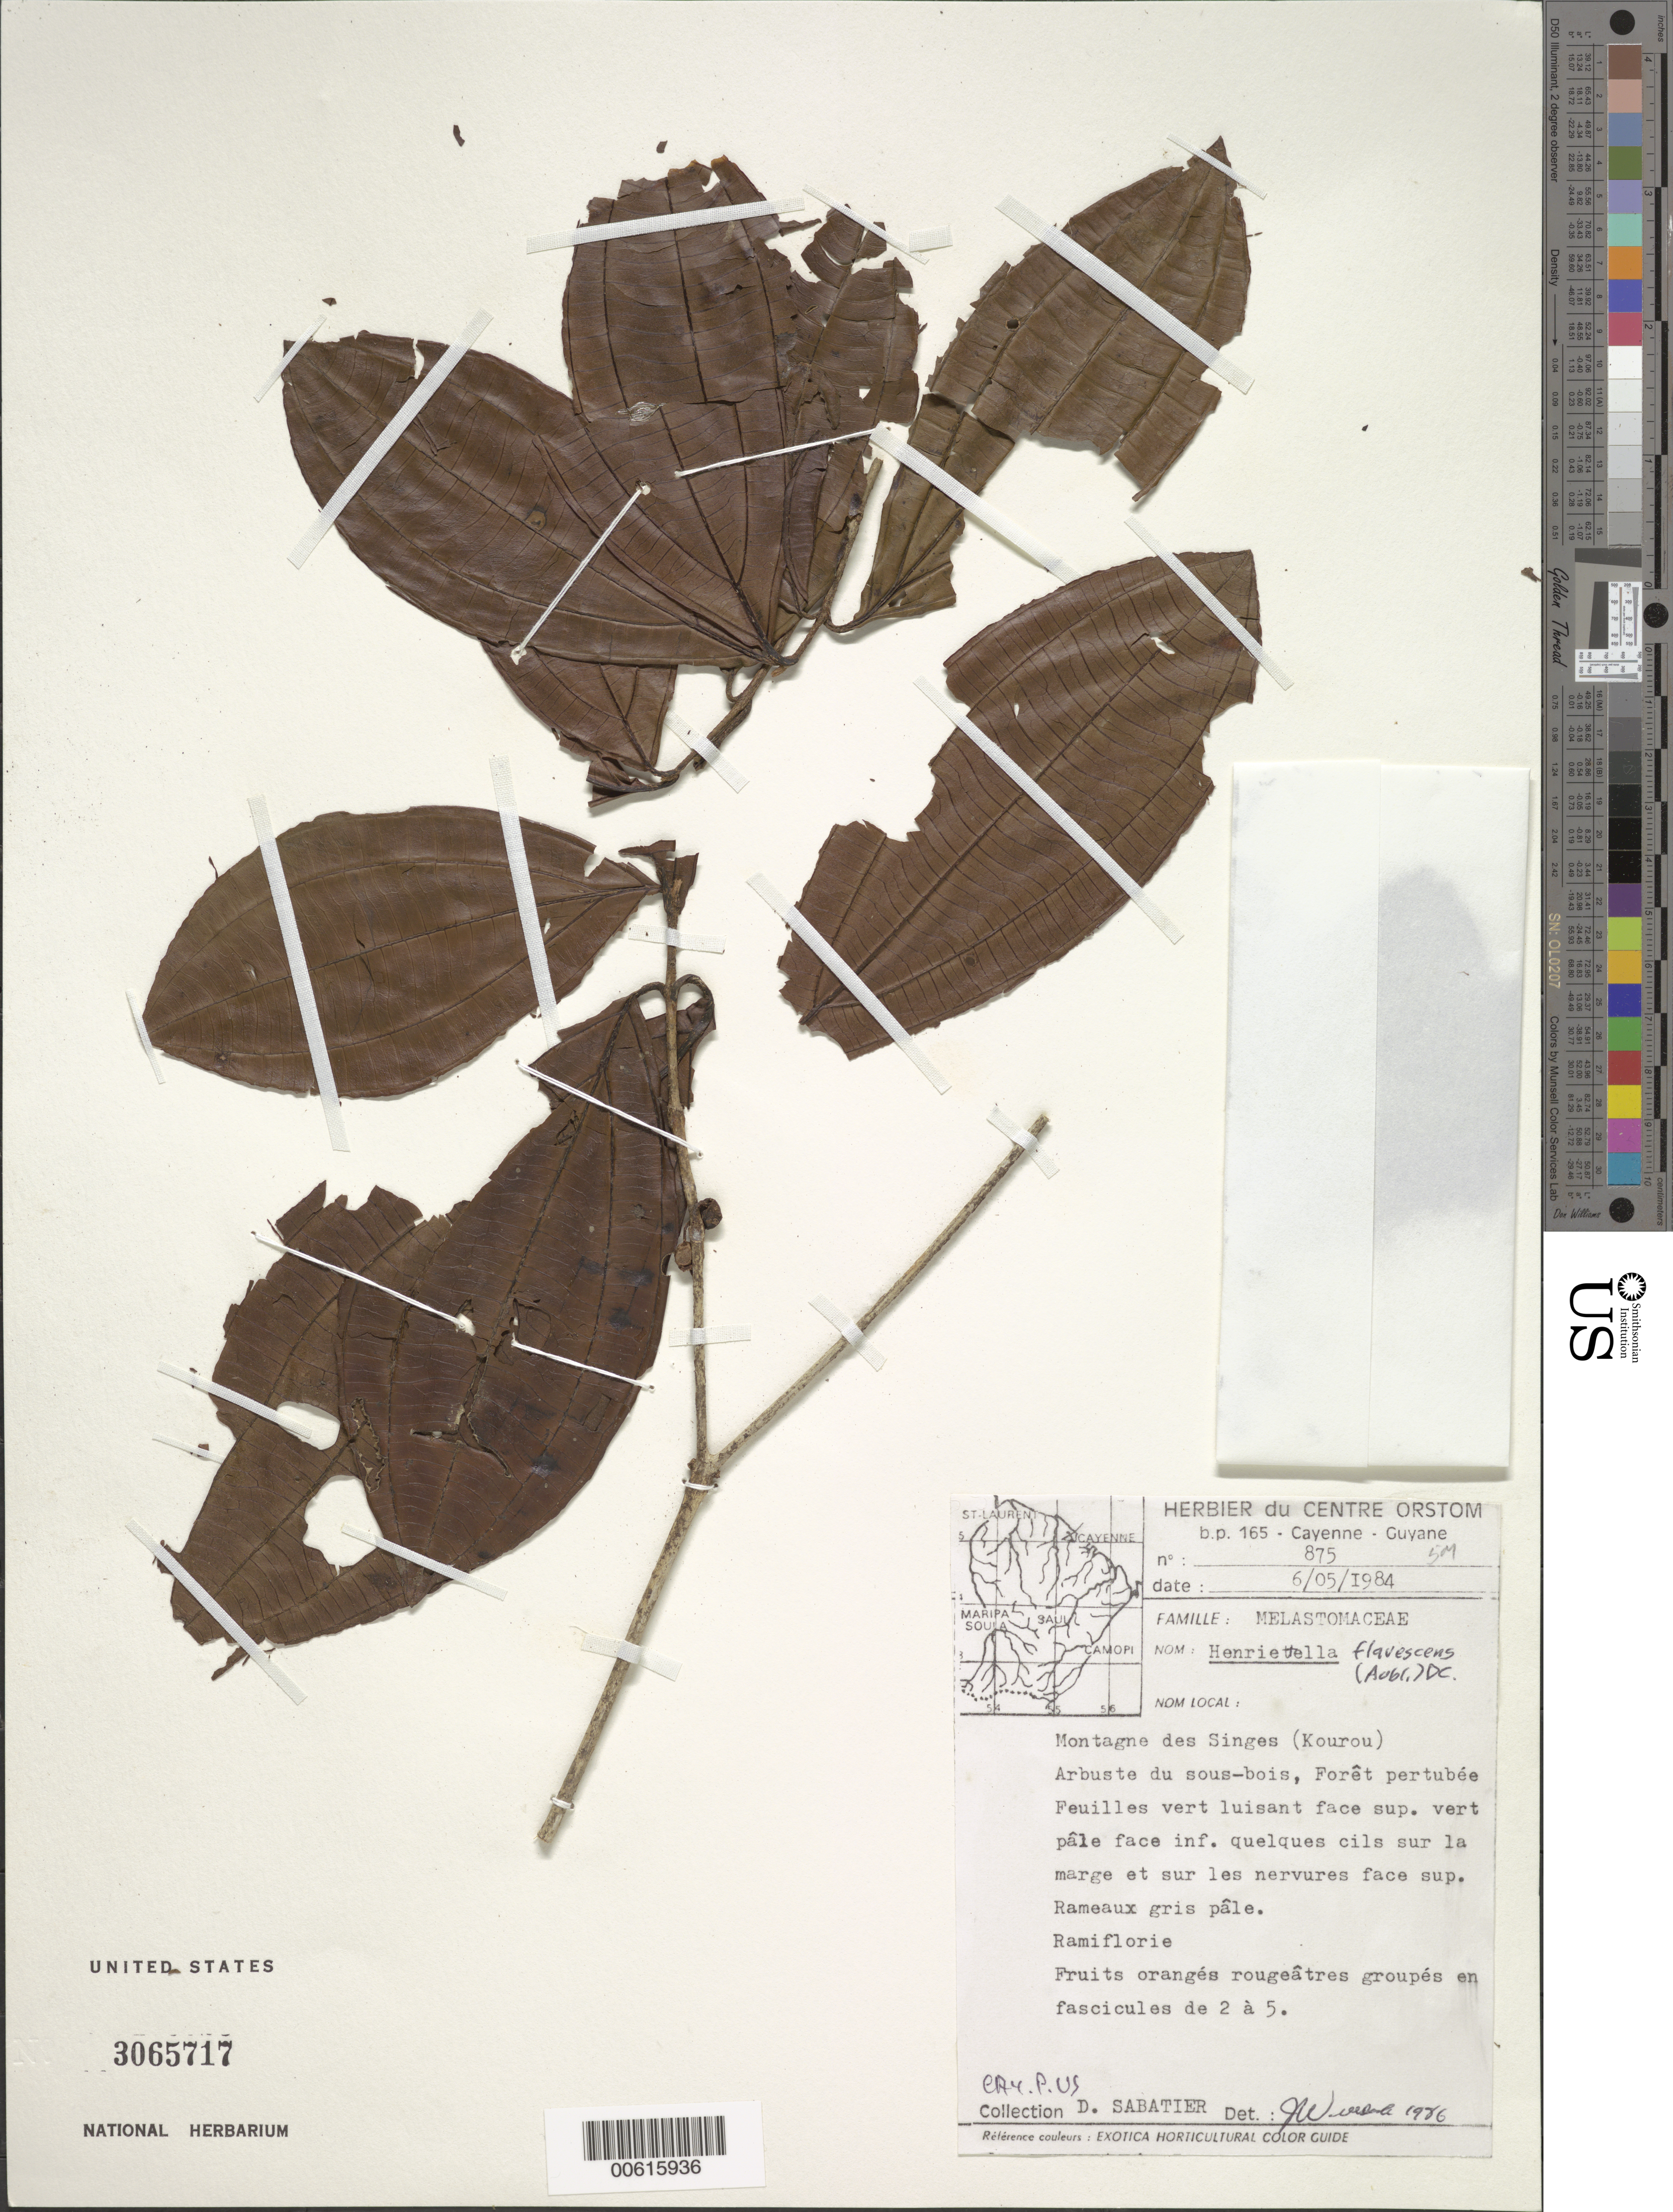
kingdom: Plantae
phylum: Tracheophyta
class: Magnoliopsida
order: Myrtales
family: Melastomataceae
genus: Henriettea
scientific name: Henriettea flavescens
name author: (Aubl.) Baill.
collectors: D. Sabatier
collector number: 875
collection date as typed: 6-May-84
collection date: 1984-05-06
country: French Guiana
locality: Montagne des Singes (Kourou)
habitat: Foret pertubee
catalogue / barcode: US 3065717